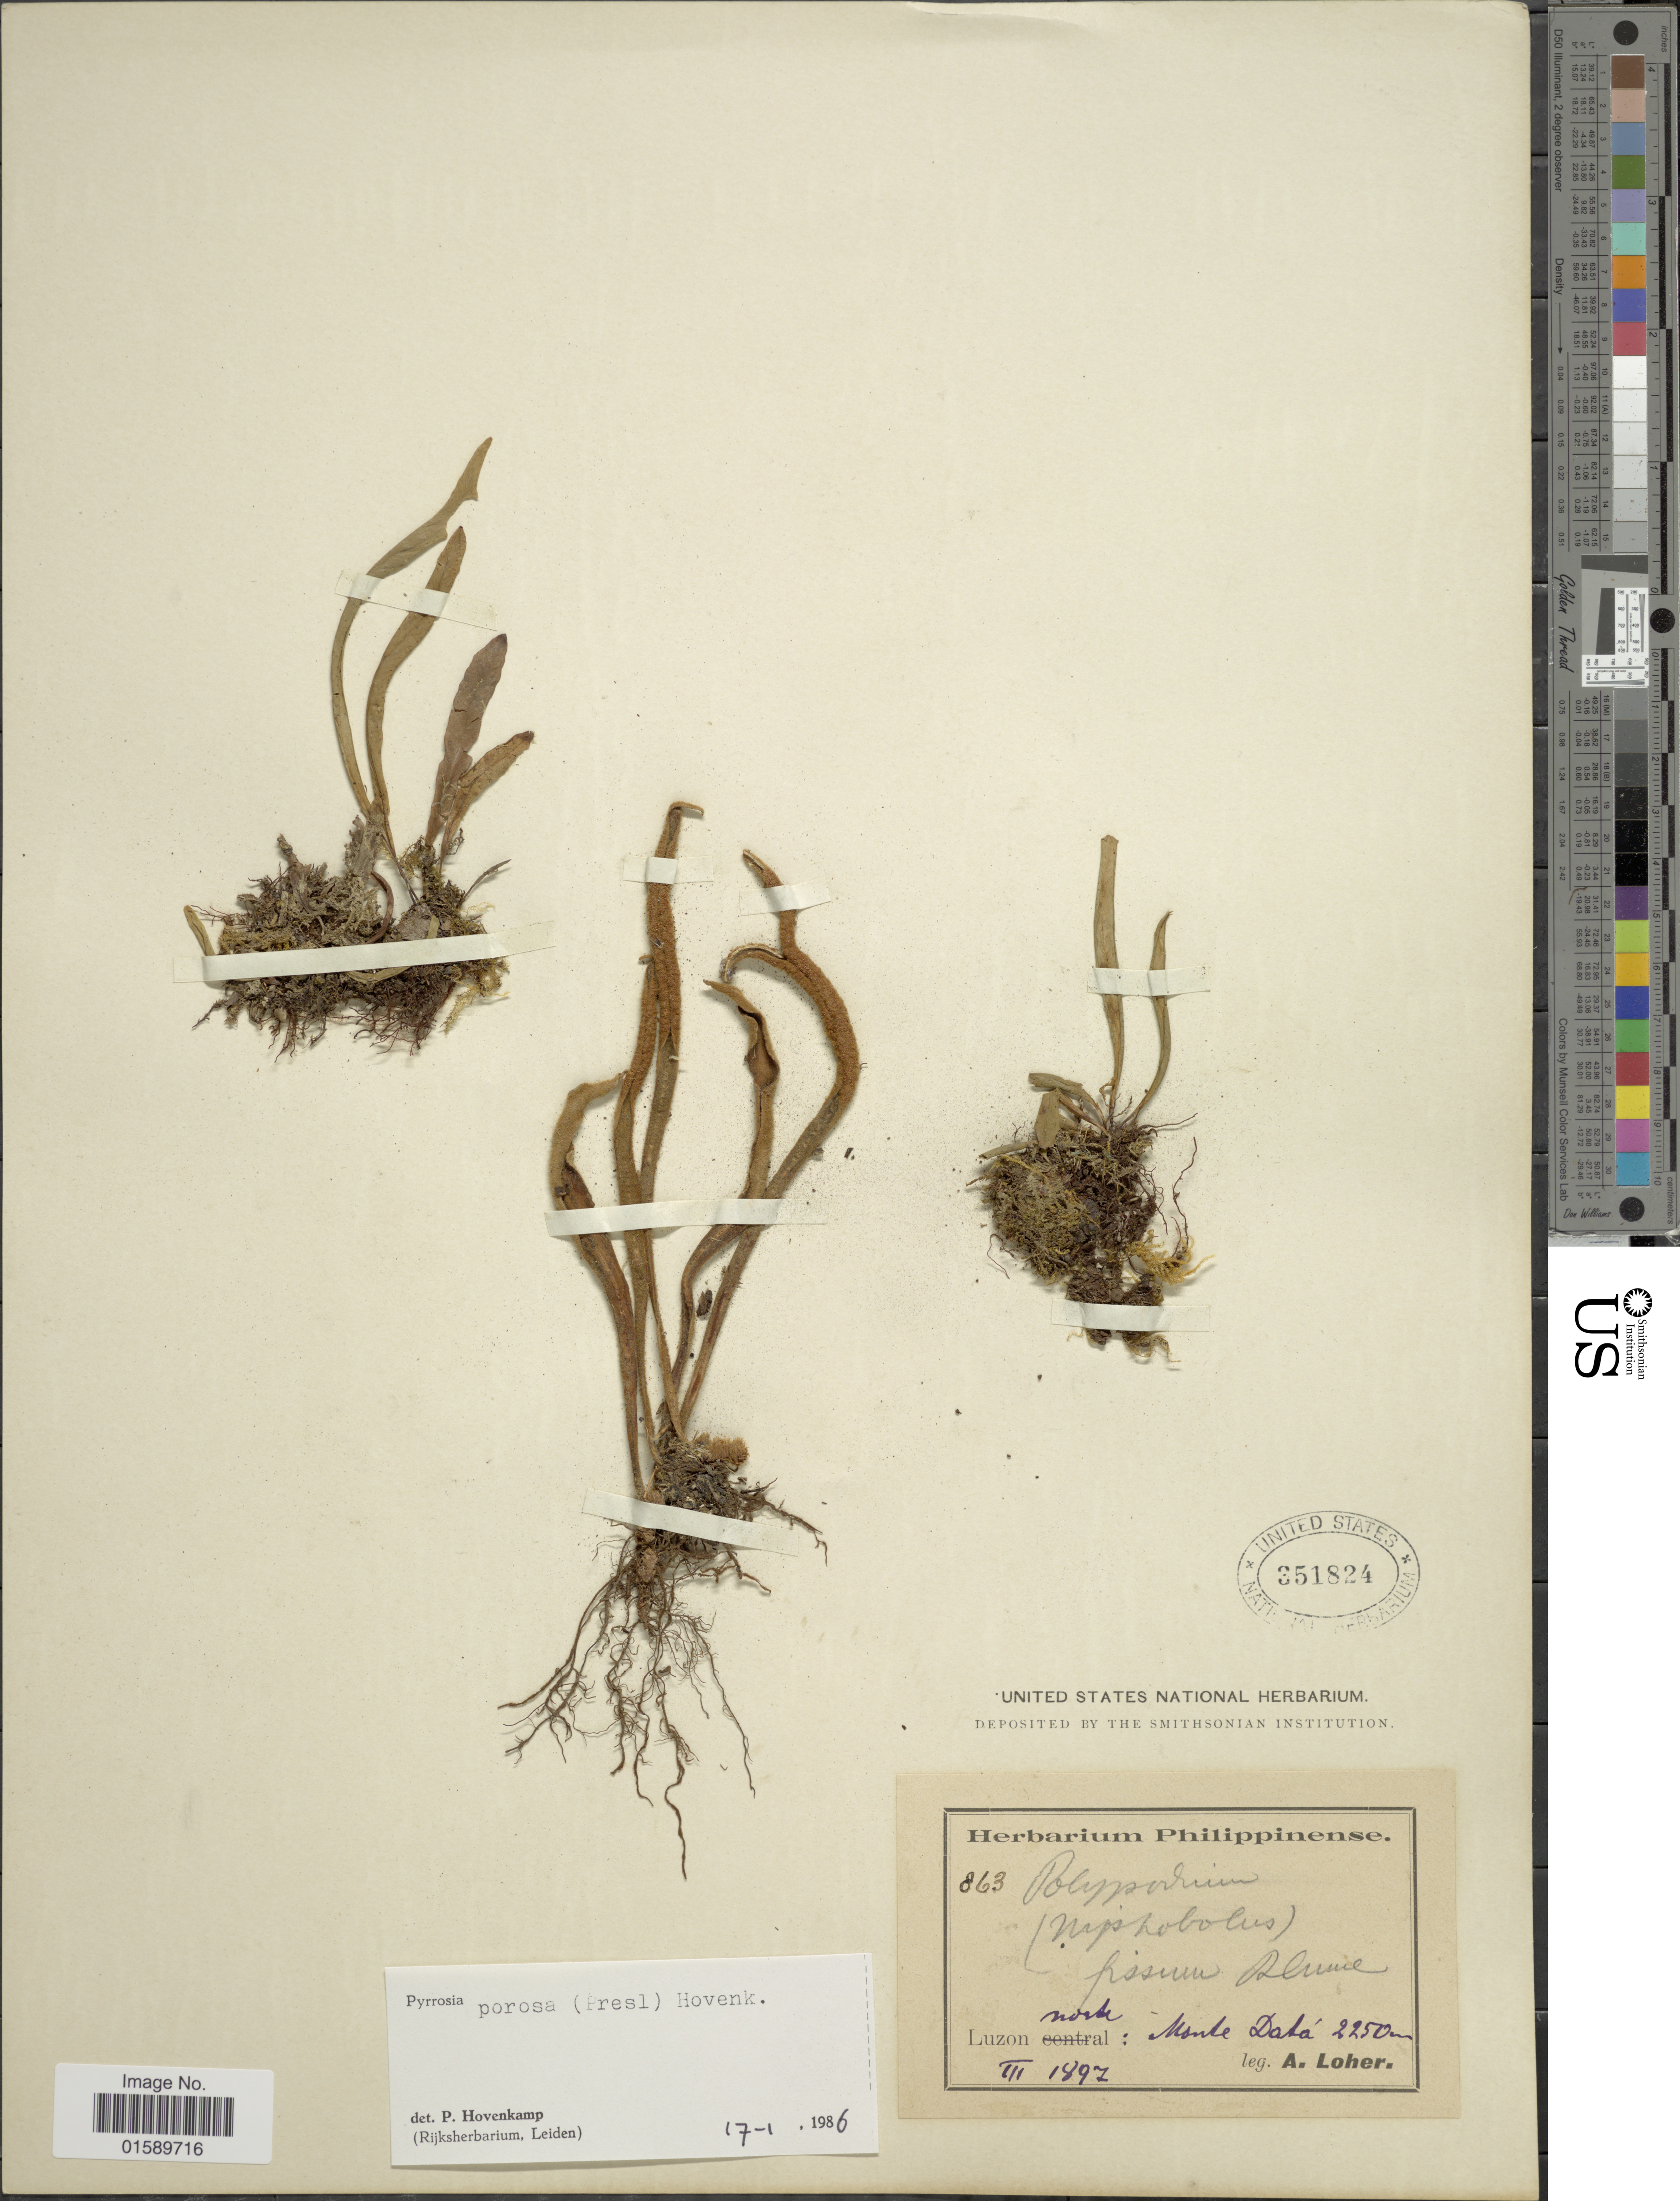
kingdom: Plantae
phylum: Tracheophyta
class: Polypodiopsida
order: Polypodiales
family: Polypodiaceae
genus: Pyrrosia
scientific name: Pyrrosia porosa var. porosa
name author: (C. Presl) Hovenkamp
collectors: A. Loher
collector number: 833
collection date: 1897-03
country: Philippines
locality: Luzon Norte: Monte Data.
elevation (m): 2250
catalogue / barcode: US 351824